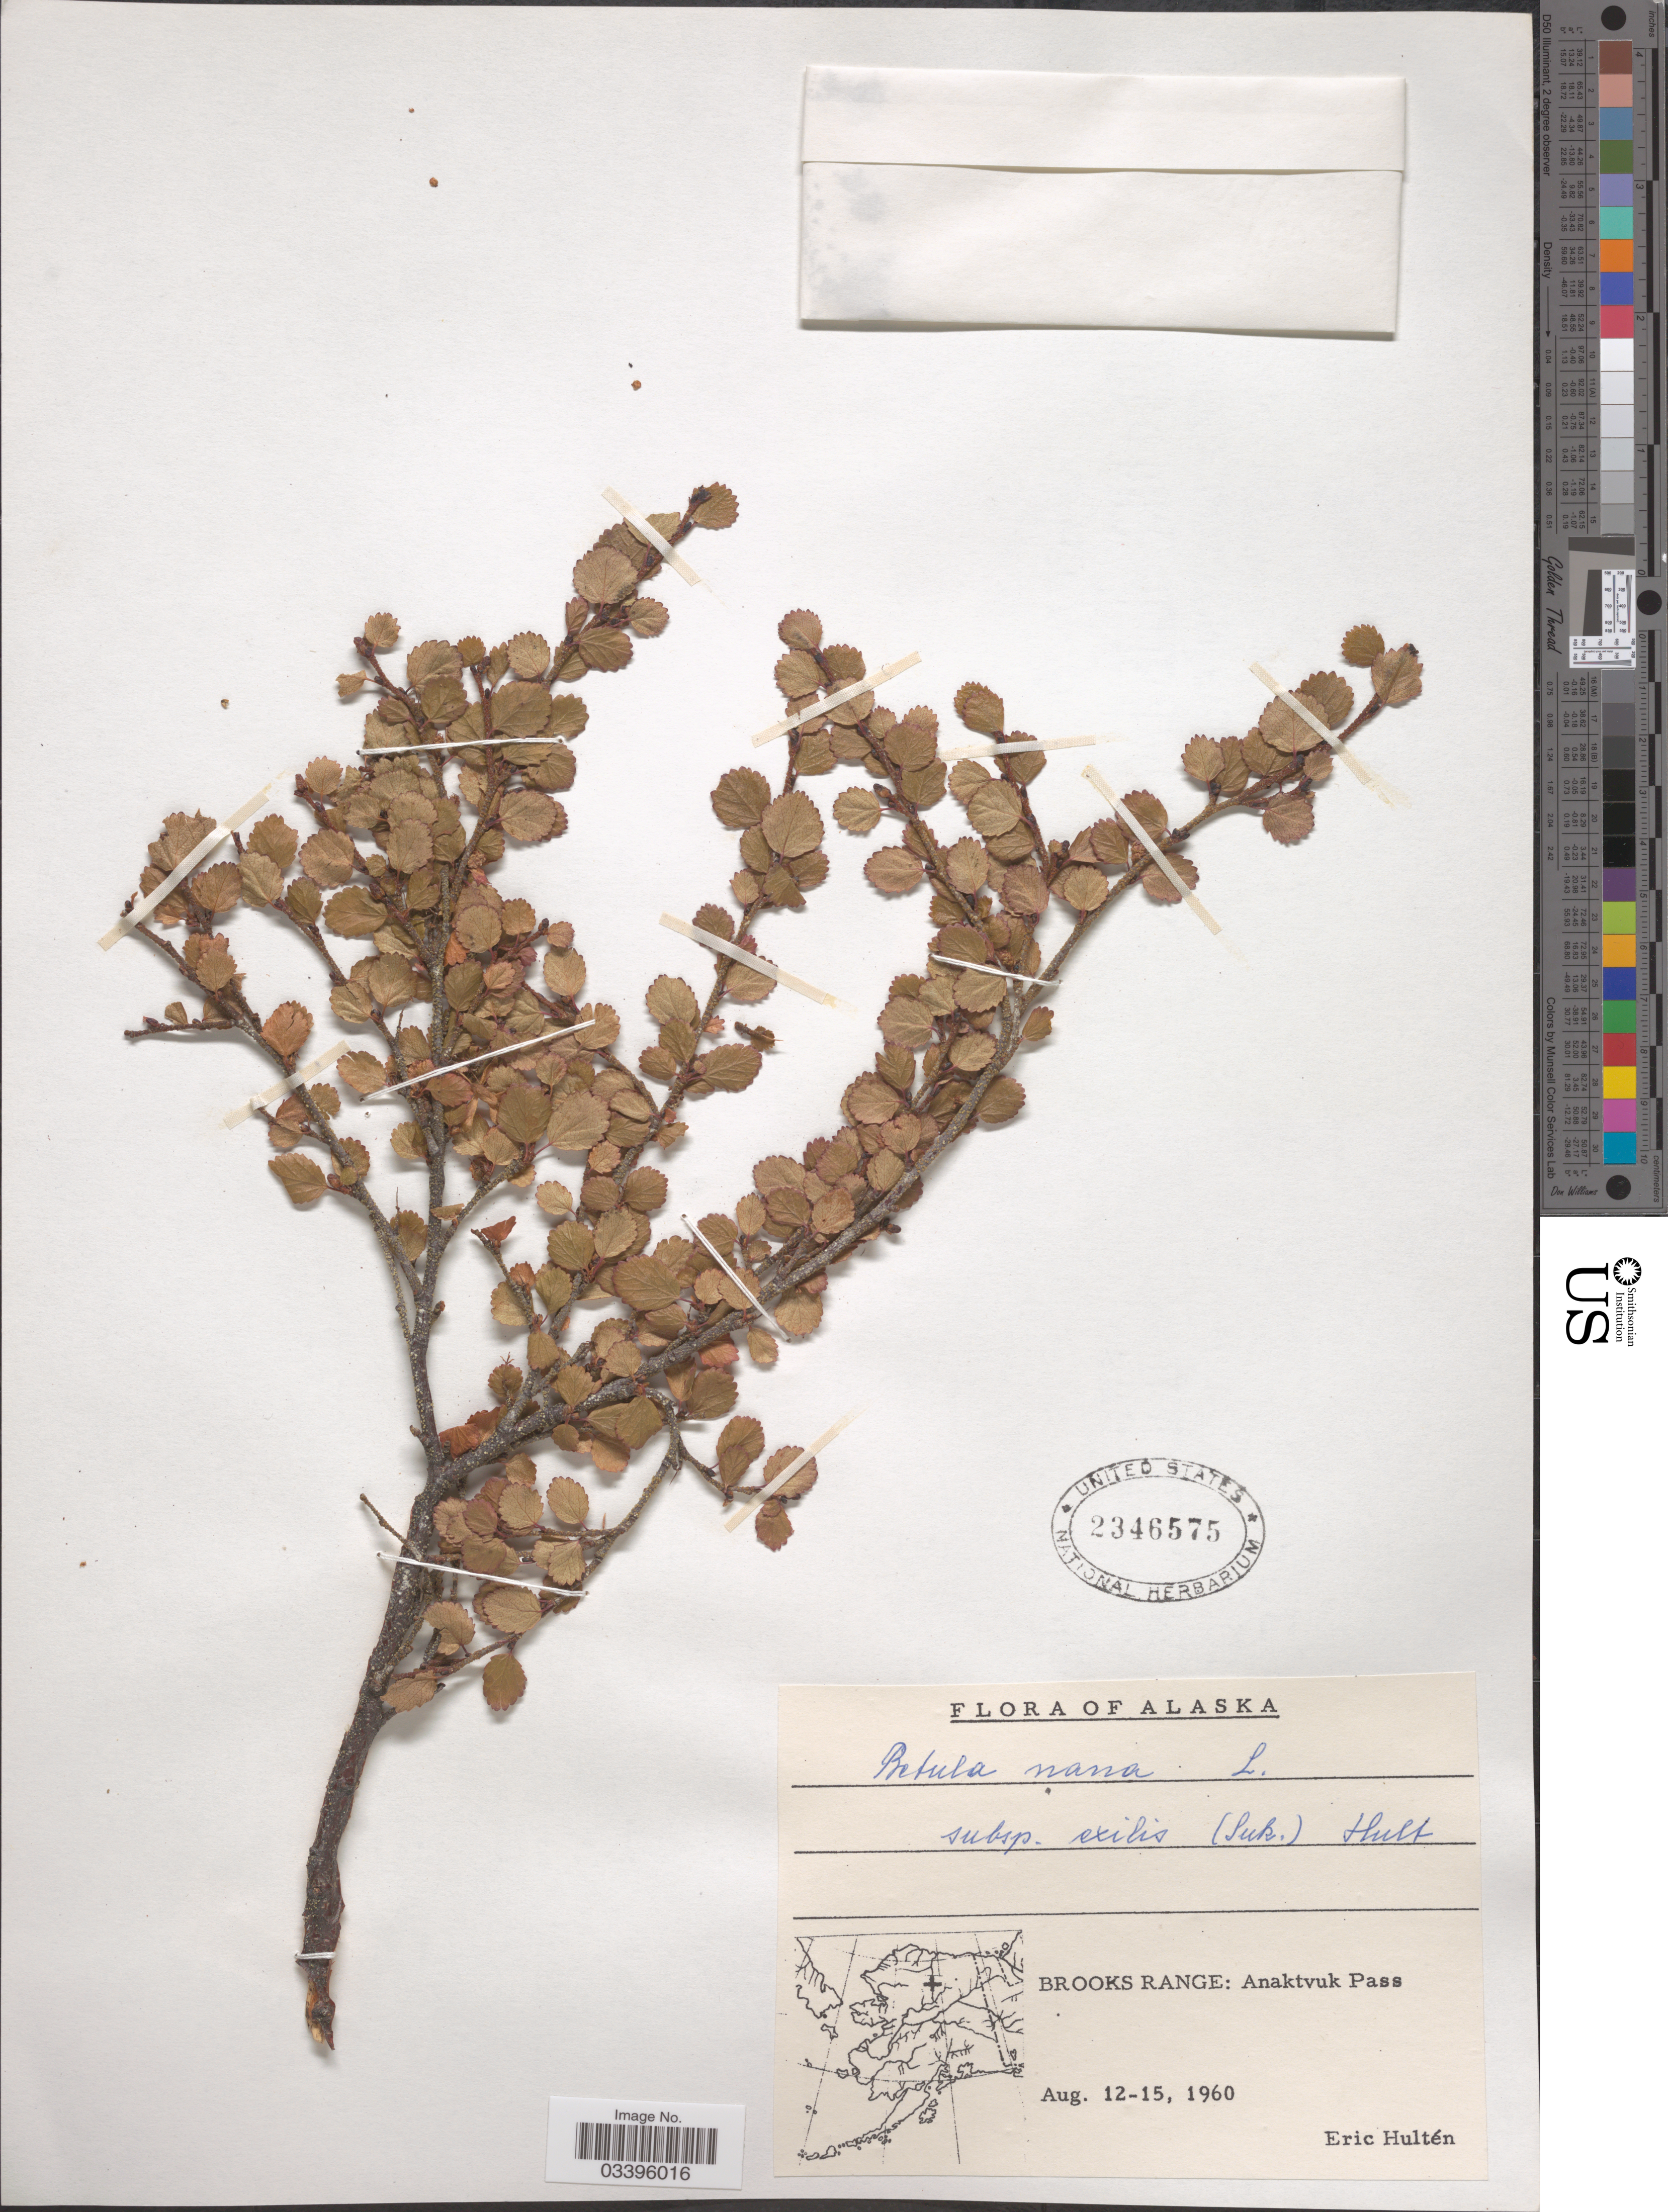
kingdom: Plantae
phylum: Tracheophyta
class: Magnoliopsida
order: Fagales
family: Betulaceae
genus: Betula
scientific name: Betula nana subsp. exilis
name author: L.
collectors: E. G. Hultén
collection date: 1960-08-12/1960-08-15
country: United States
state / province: Alaska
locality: Brooks Range: Anaktvuk Pass.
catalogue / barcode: US 2346575